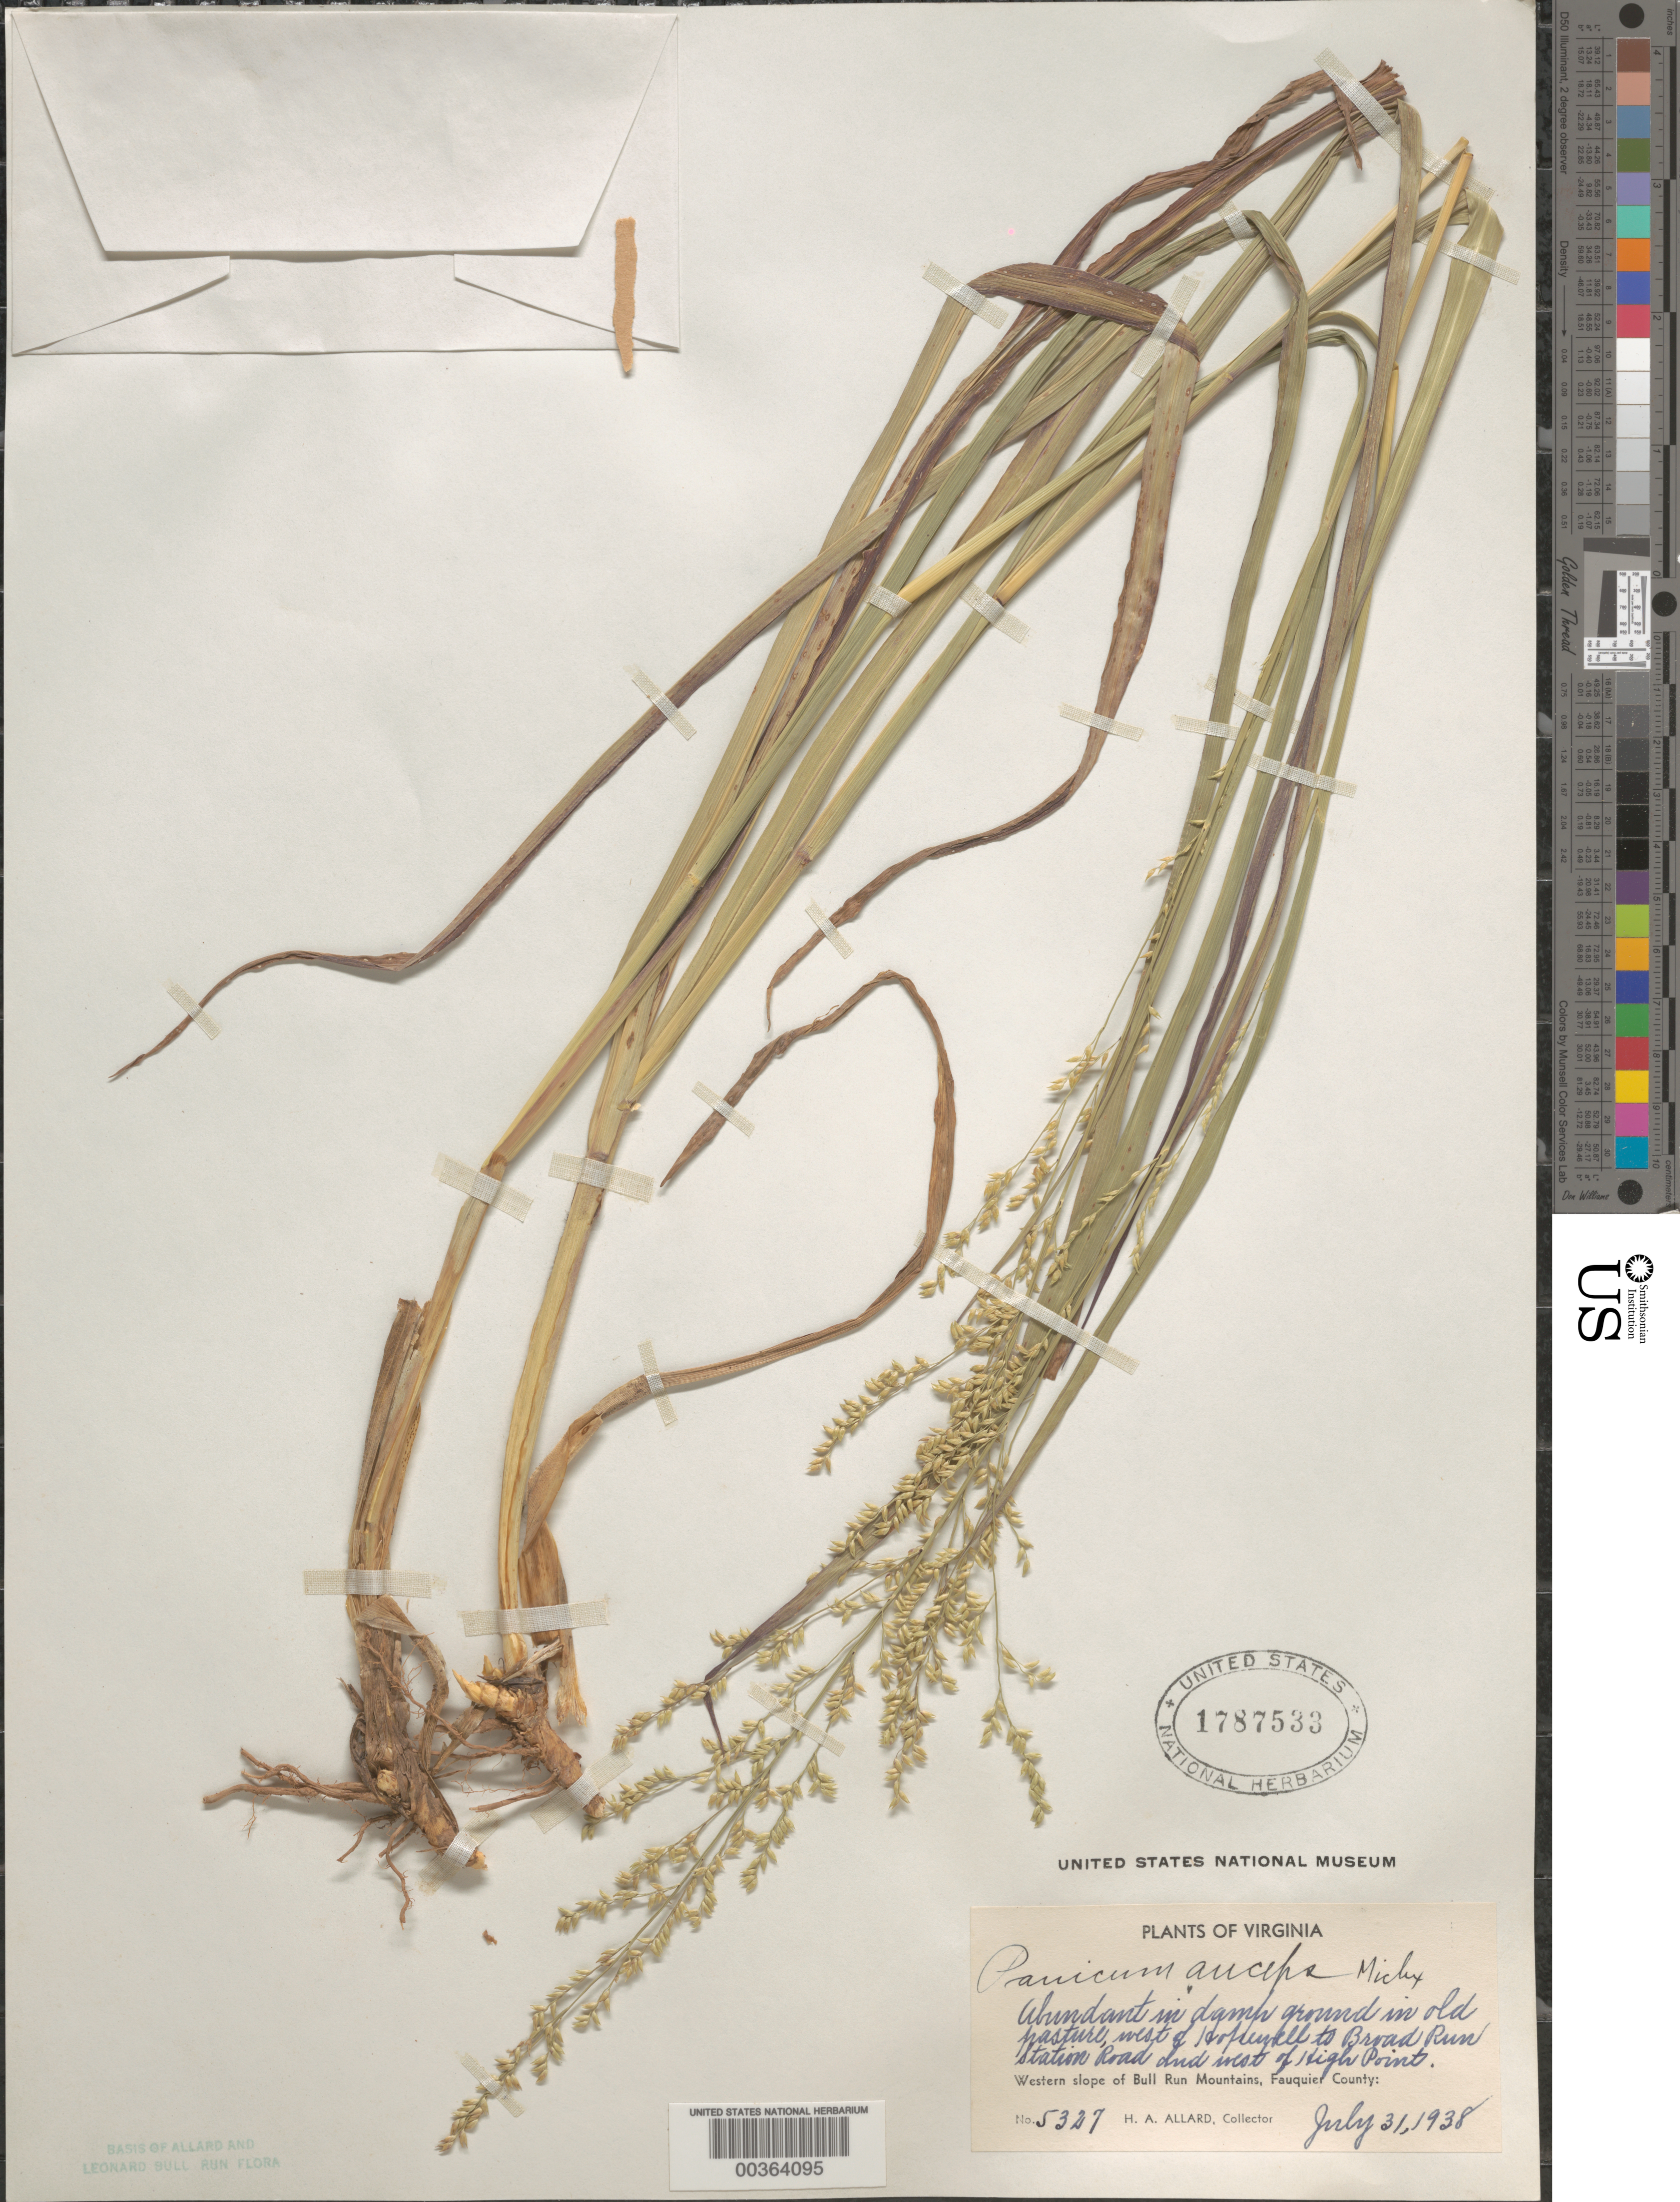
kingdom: Plantae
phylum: Tracheophyta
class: Liliopsida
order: Poales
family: Poaceae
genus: Coleataenia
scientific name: Coleataenia anceps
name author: (Michx.) Soreng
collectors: H. A. Allard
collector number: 5327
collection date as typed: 31 Jul 1938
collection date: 1938-07-31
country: United States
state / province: Virginia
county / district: Fauquier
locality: West of High Point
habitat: In damp ground in old pasture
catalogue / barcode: US 1787533